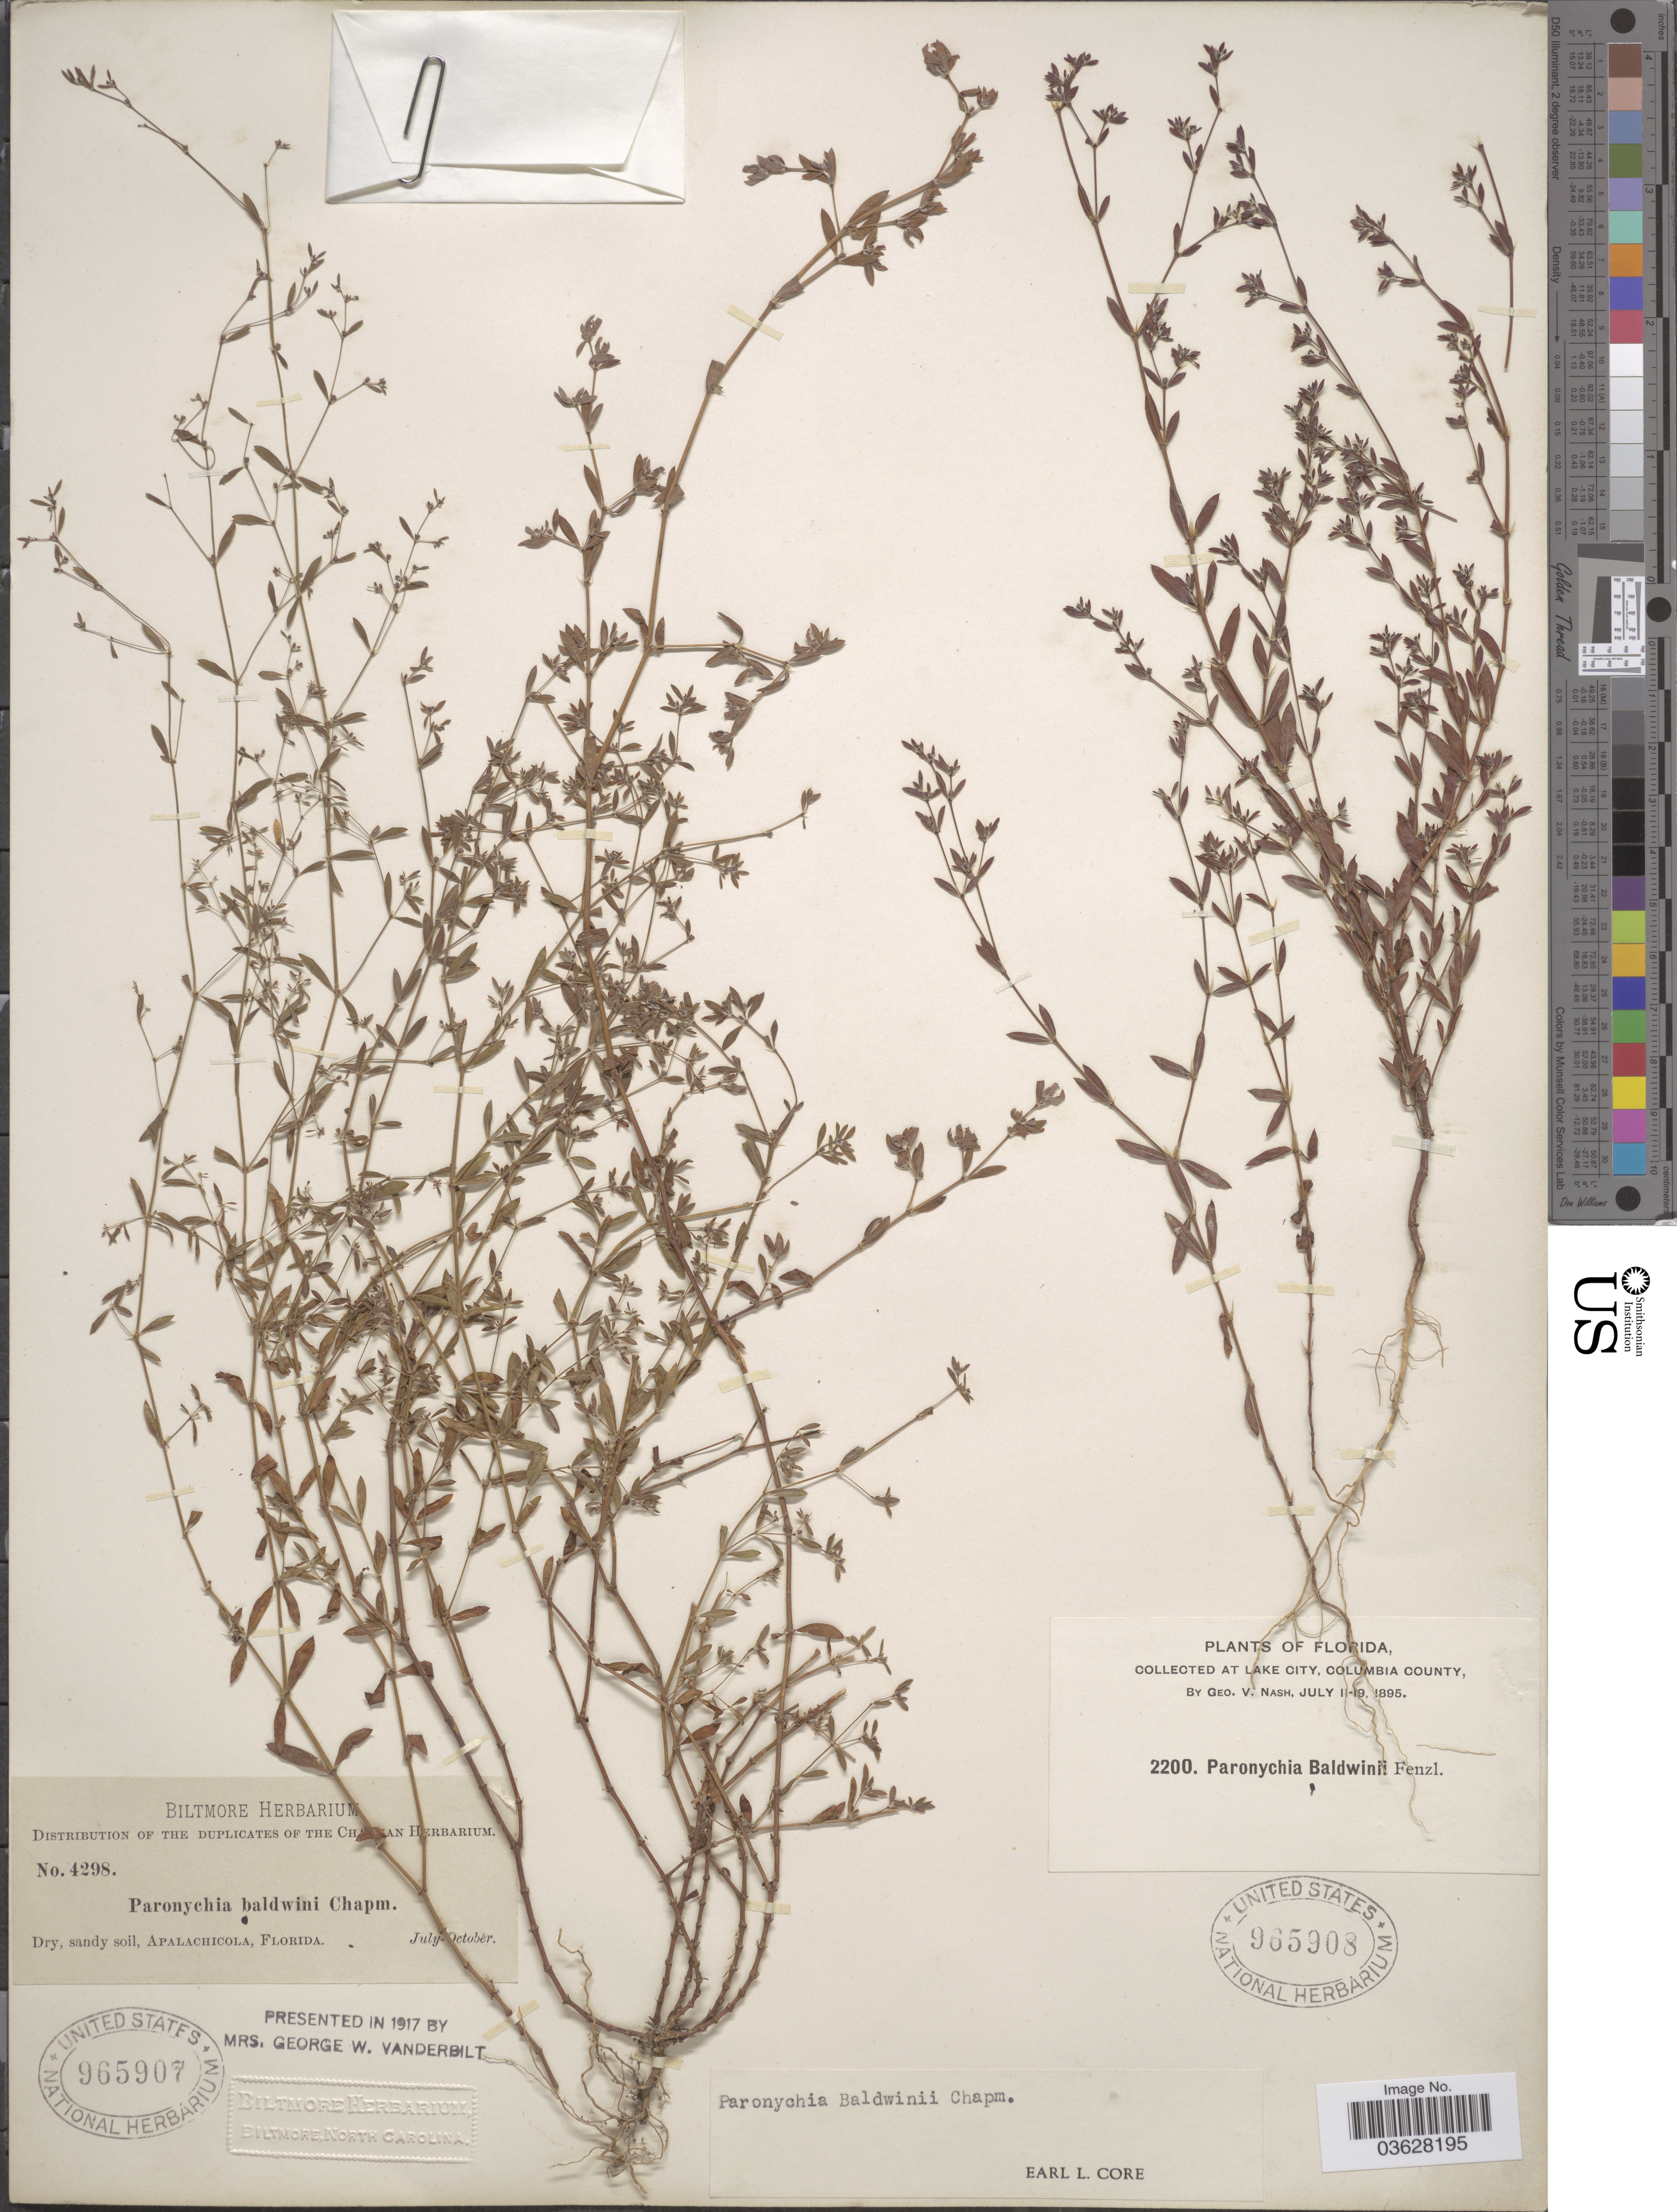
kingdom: Plantae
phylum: Tracheophyta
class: Magnoliopsida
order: Caryophyllales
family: Caryophyllaceae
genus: Paronychia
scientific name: Paronychia baldwinii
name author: (A. Gray & Torr.) Fenzl ex Walp.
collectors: ex herb. Biltmore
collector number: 4298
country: United States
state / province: Florida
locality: Dry, sandy soil, Apalachicola.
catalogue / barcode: US 965907